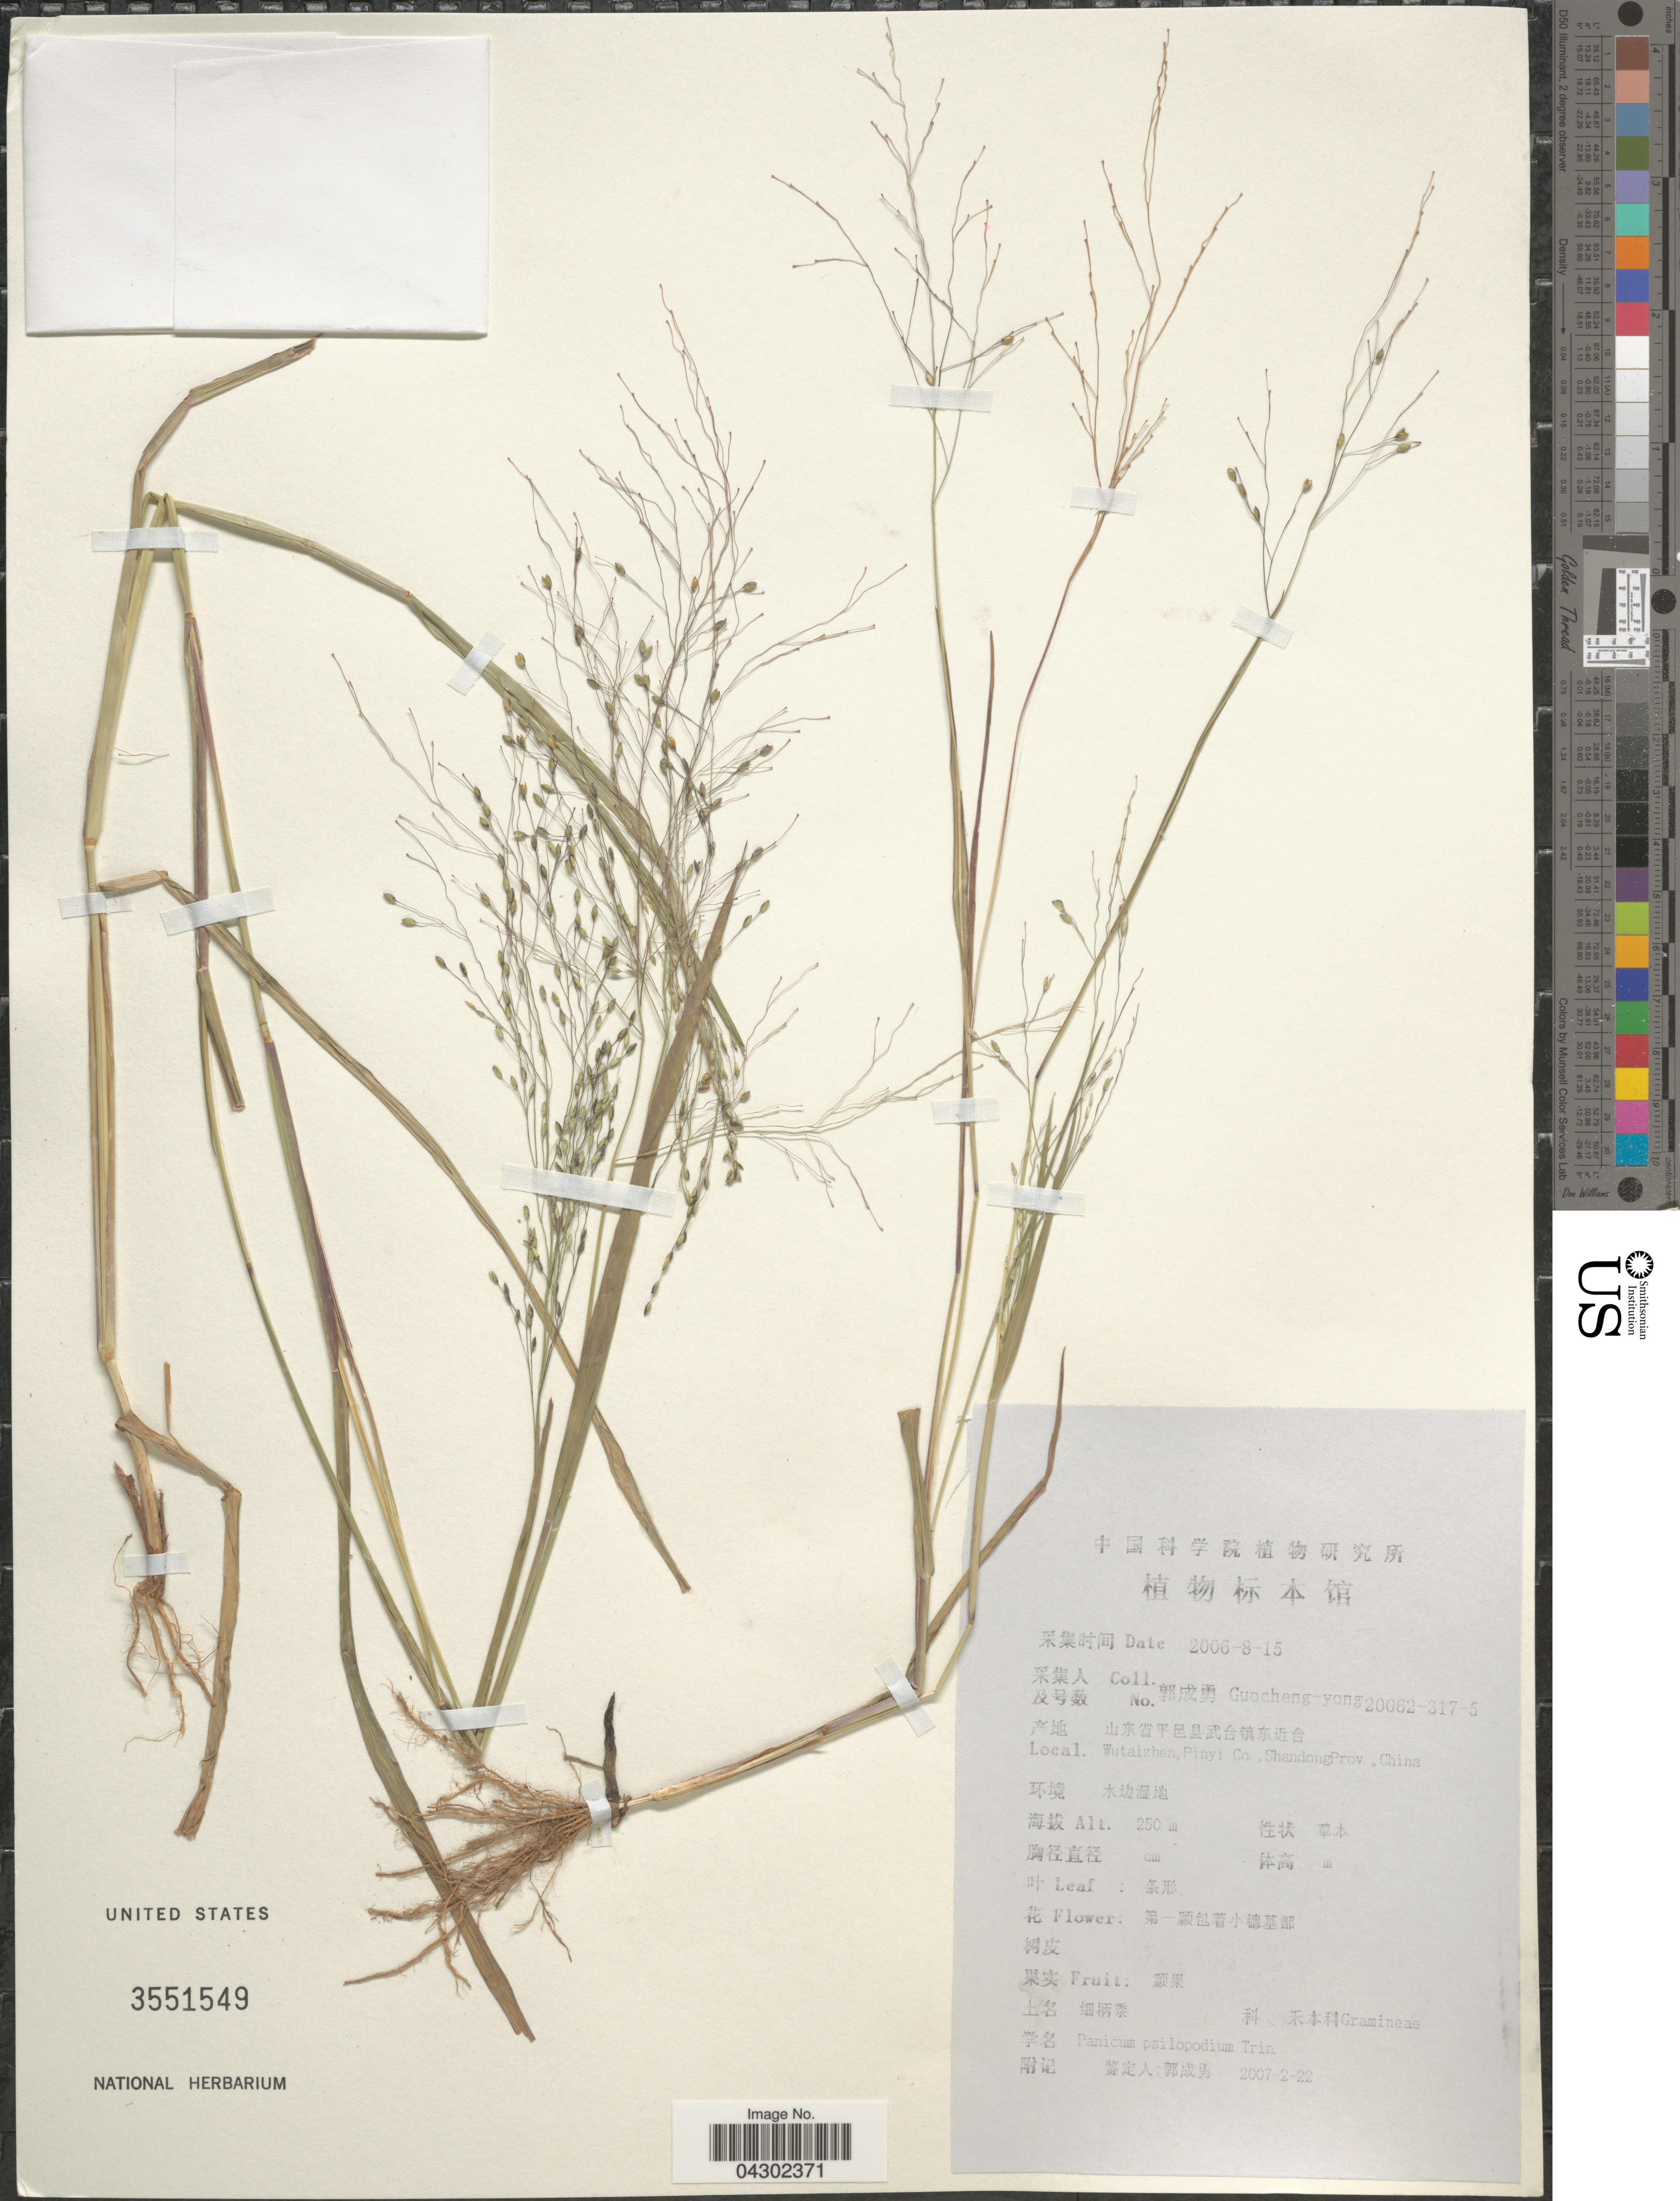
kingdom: Plantae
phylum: Tracheophyta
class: Liliopsida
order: Poales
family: Poaceae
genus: Panicum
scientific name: Panicum sumatrense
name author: P. Roth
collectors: Guo cheng-yong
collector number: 20062-317-5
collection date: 2006-08-15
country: China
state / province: Shandong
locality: Wutaizhen, Pinyi Co.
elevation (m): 250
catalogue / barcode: US 3551549